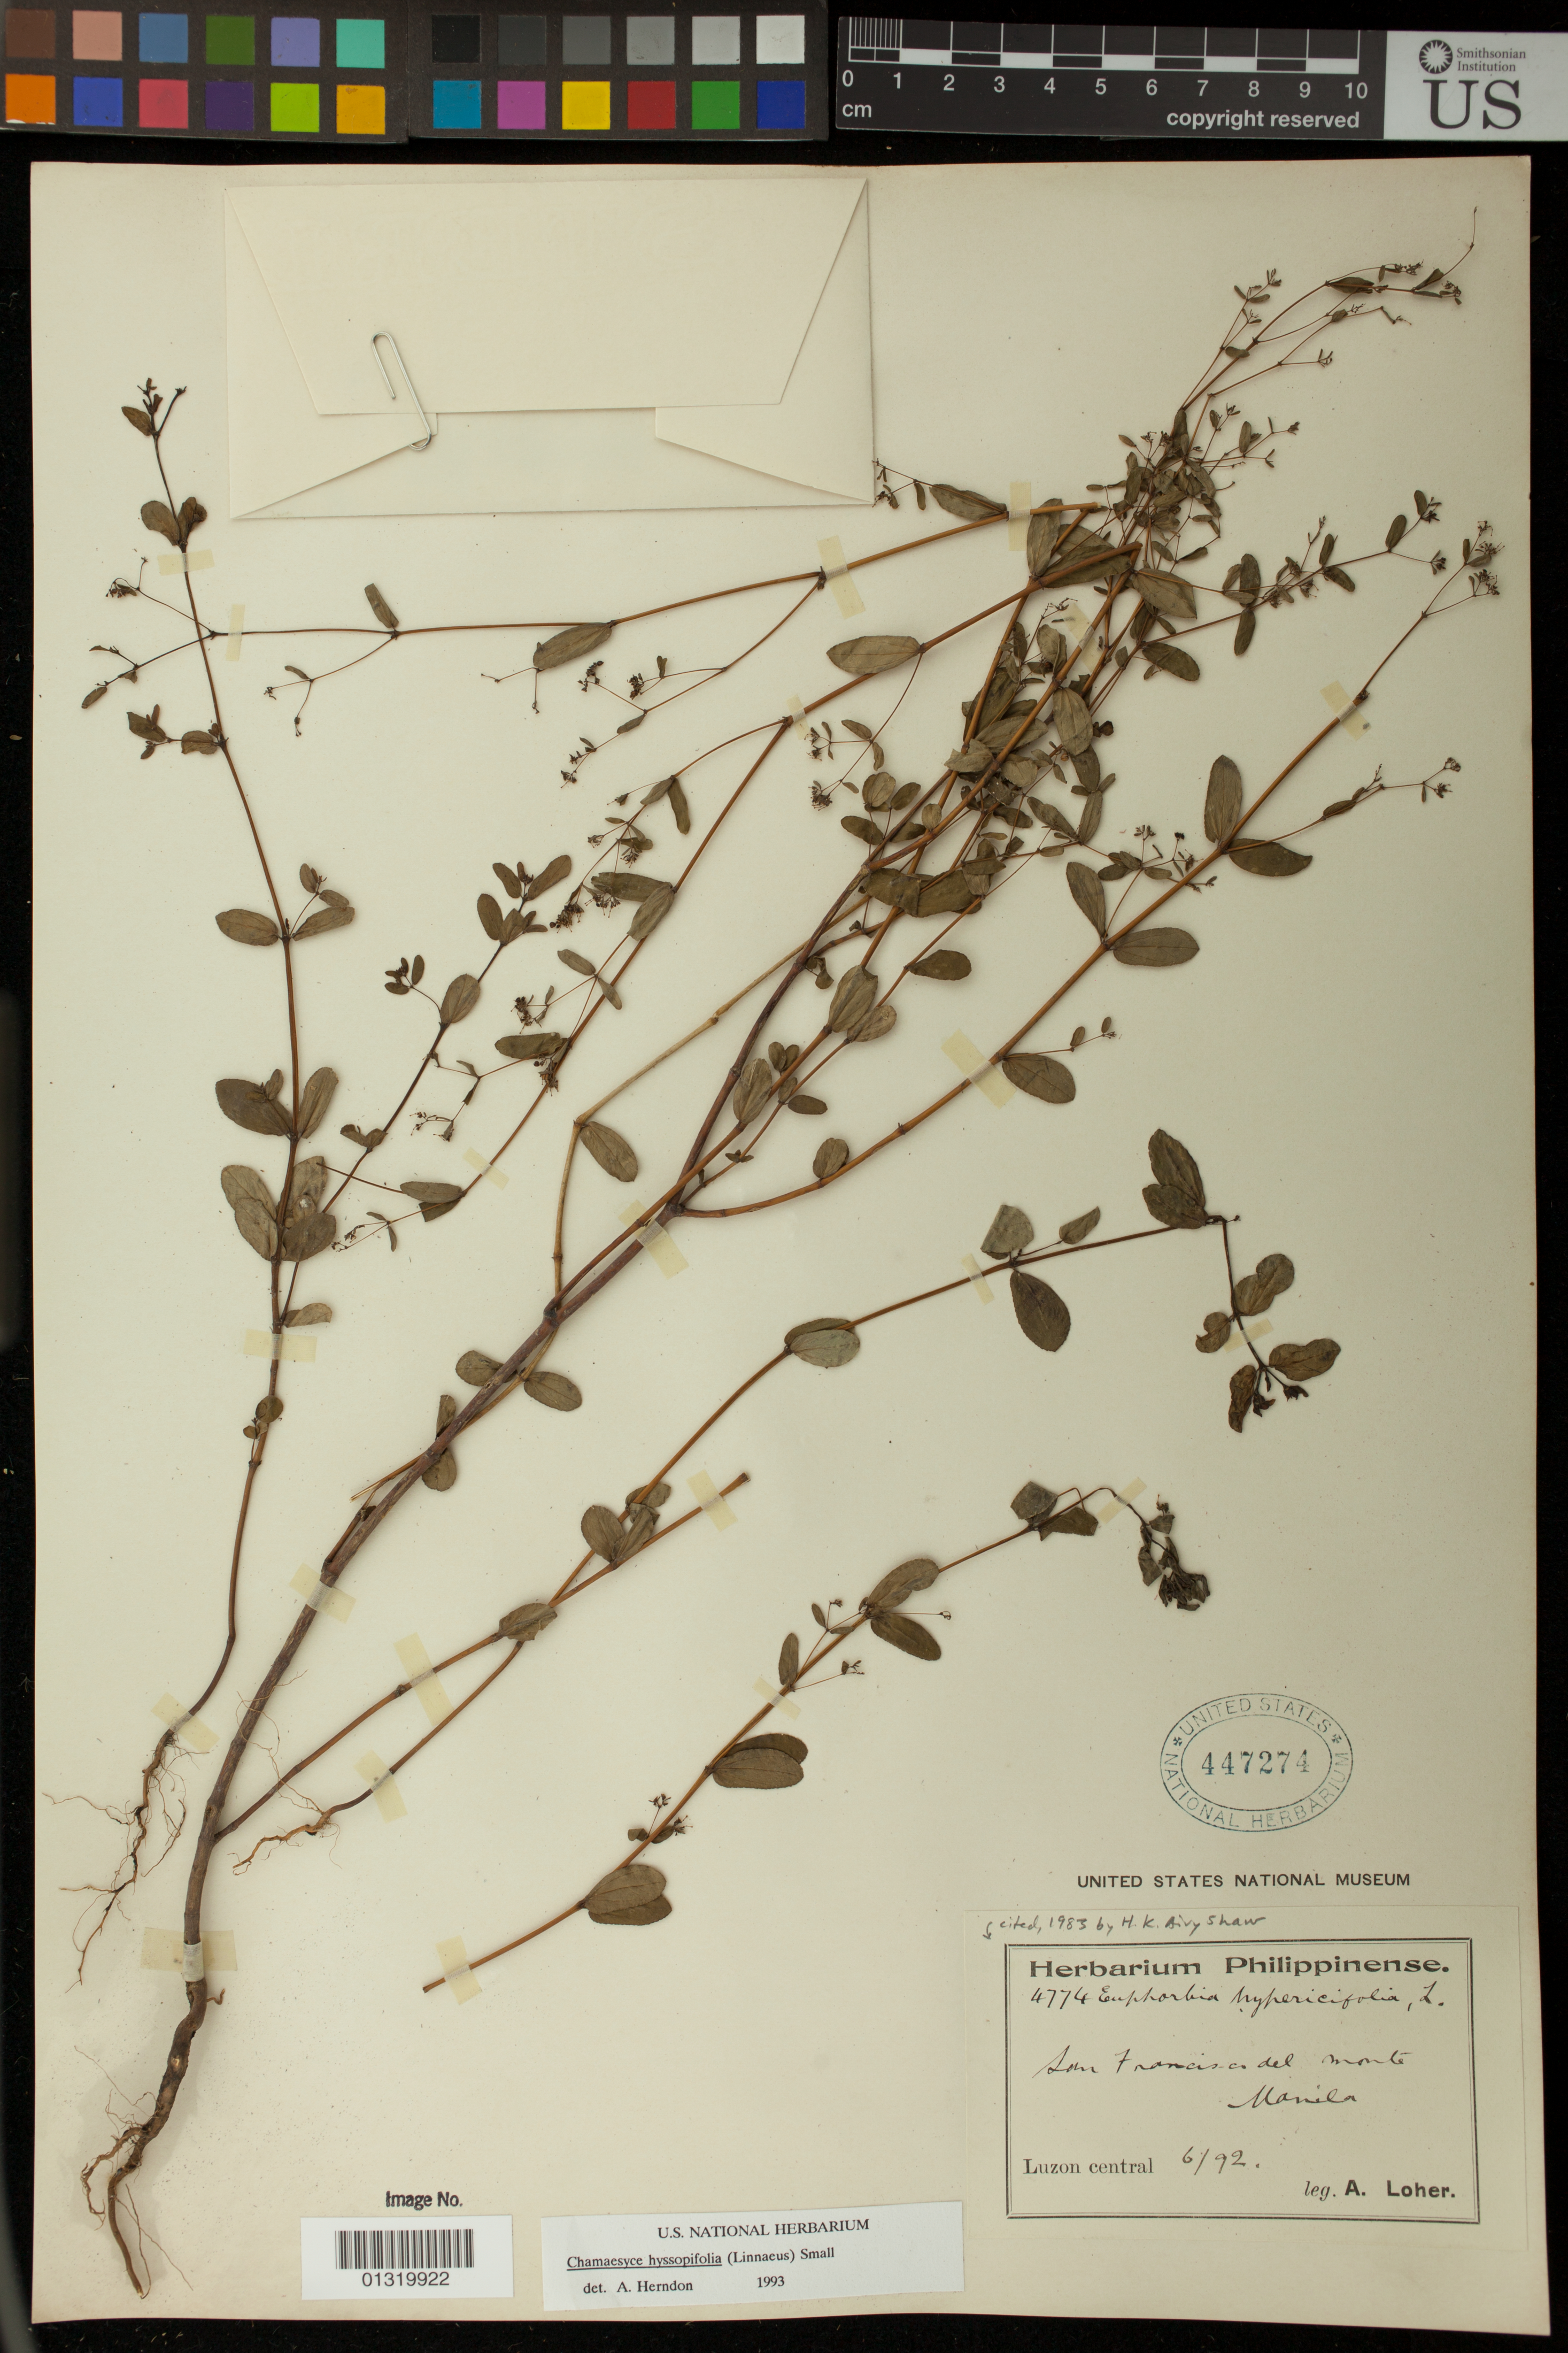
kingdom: Plantae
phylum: Tracheophyta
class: Magnoliopsida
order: Malpighiales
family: Euphorbiaceae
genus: Euphorbia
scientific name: Euphorbia hyssopifolia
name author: L.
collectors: A. Loher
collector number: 4774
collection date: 1892-06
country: Philippines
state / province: Central Luzon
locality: San Francisco del monte; Manila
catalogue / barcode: US 447274